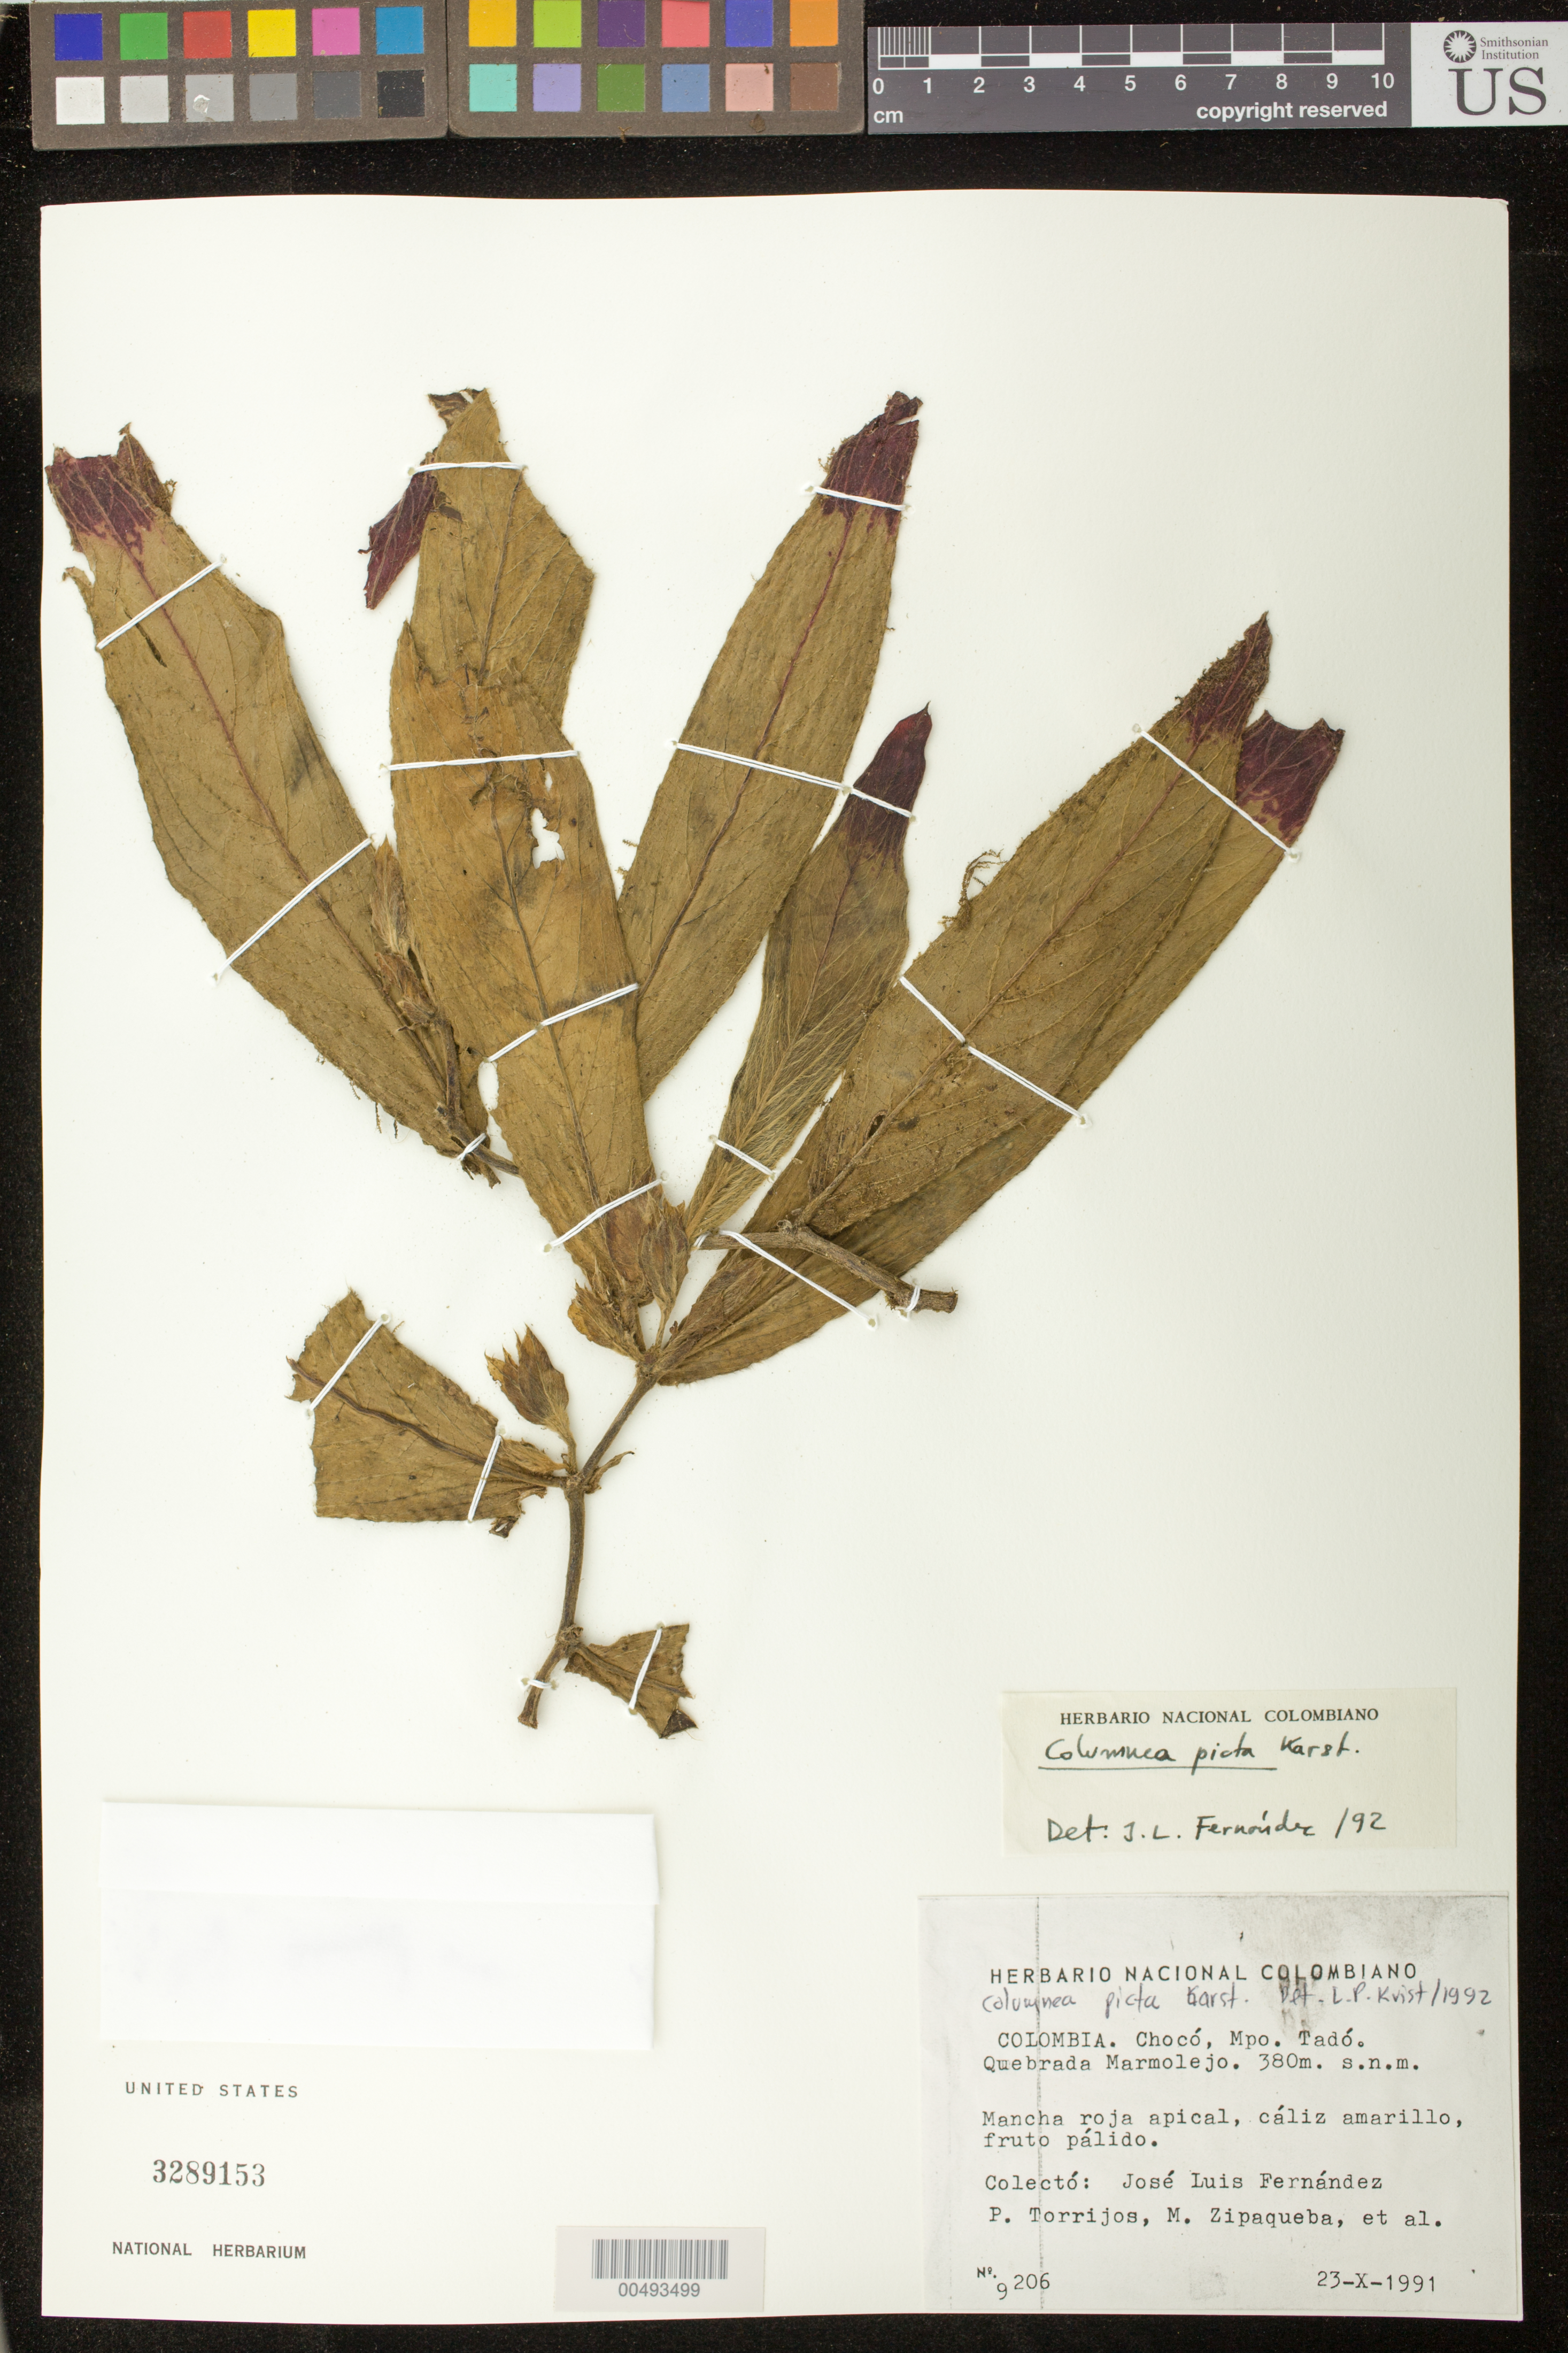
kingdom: Plantae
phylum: Tracheophyta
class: Magnoliopsida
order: Lamiales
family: Gesneriaceae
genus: Columnea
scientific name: Columnea karsteniana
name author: Singh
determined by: Skog, Laurence E.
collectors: J. L. Fernández-Alonso, P. Torrijos, M. Zipaqueba & et al.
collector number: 9206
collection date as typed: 23 Oct 1991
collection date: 1991-10-23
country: Colombia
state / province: Chocó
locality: Tado, Quebrada Marmolejo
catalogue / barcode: US 3289153